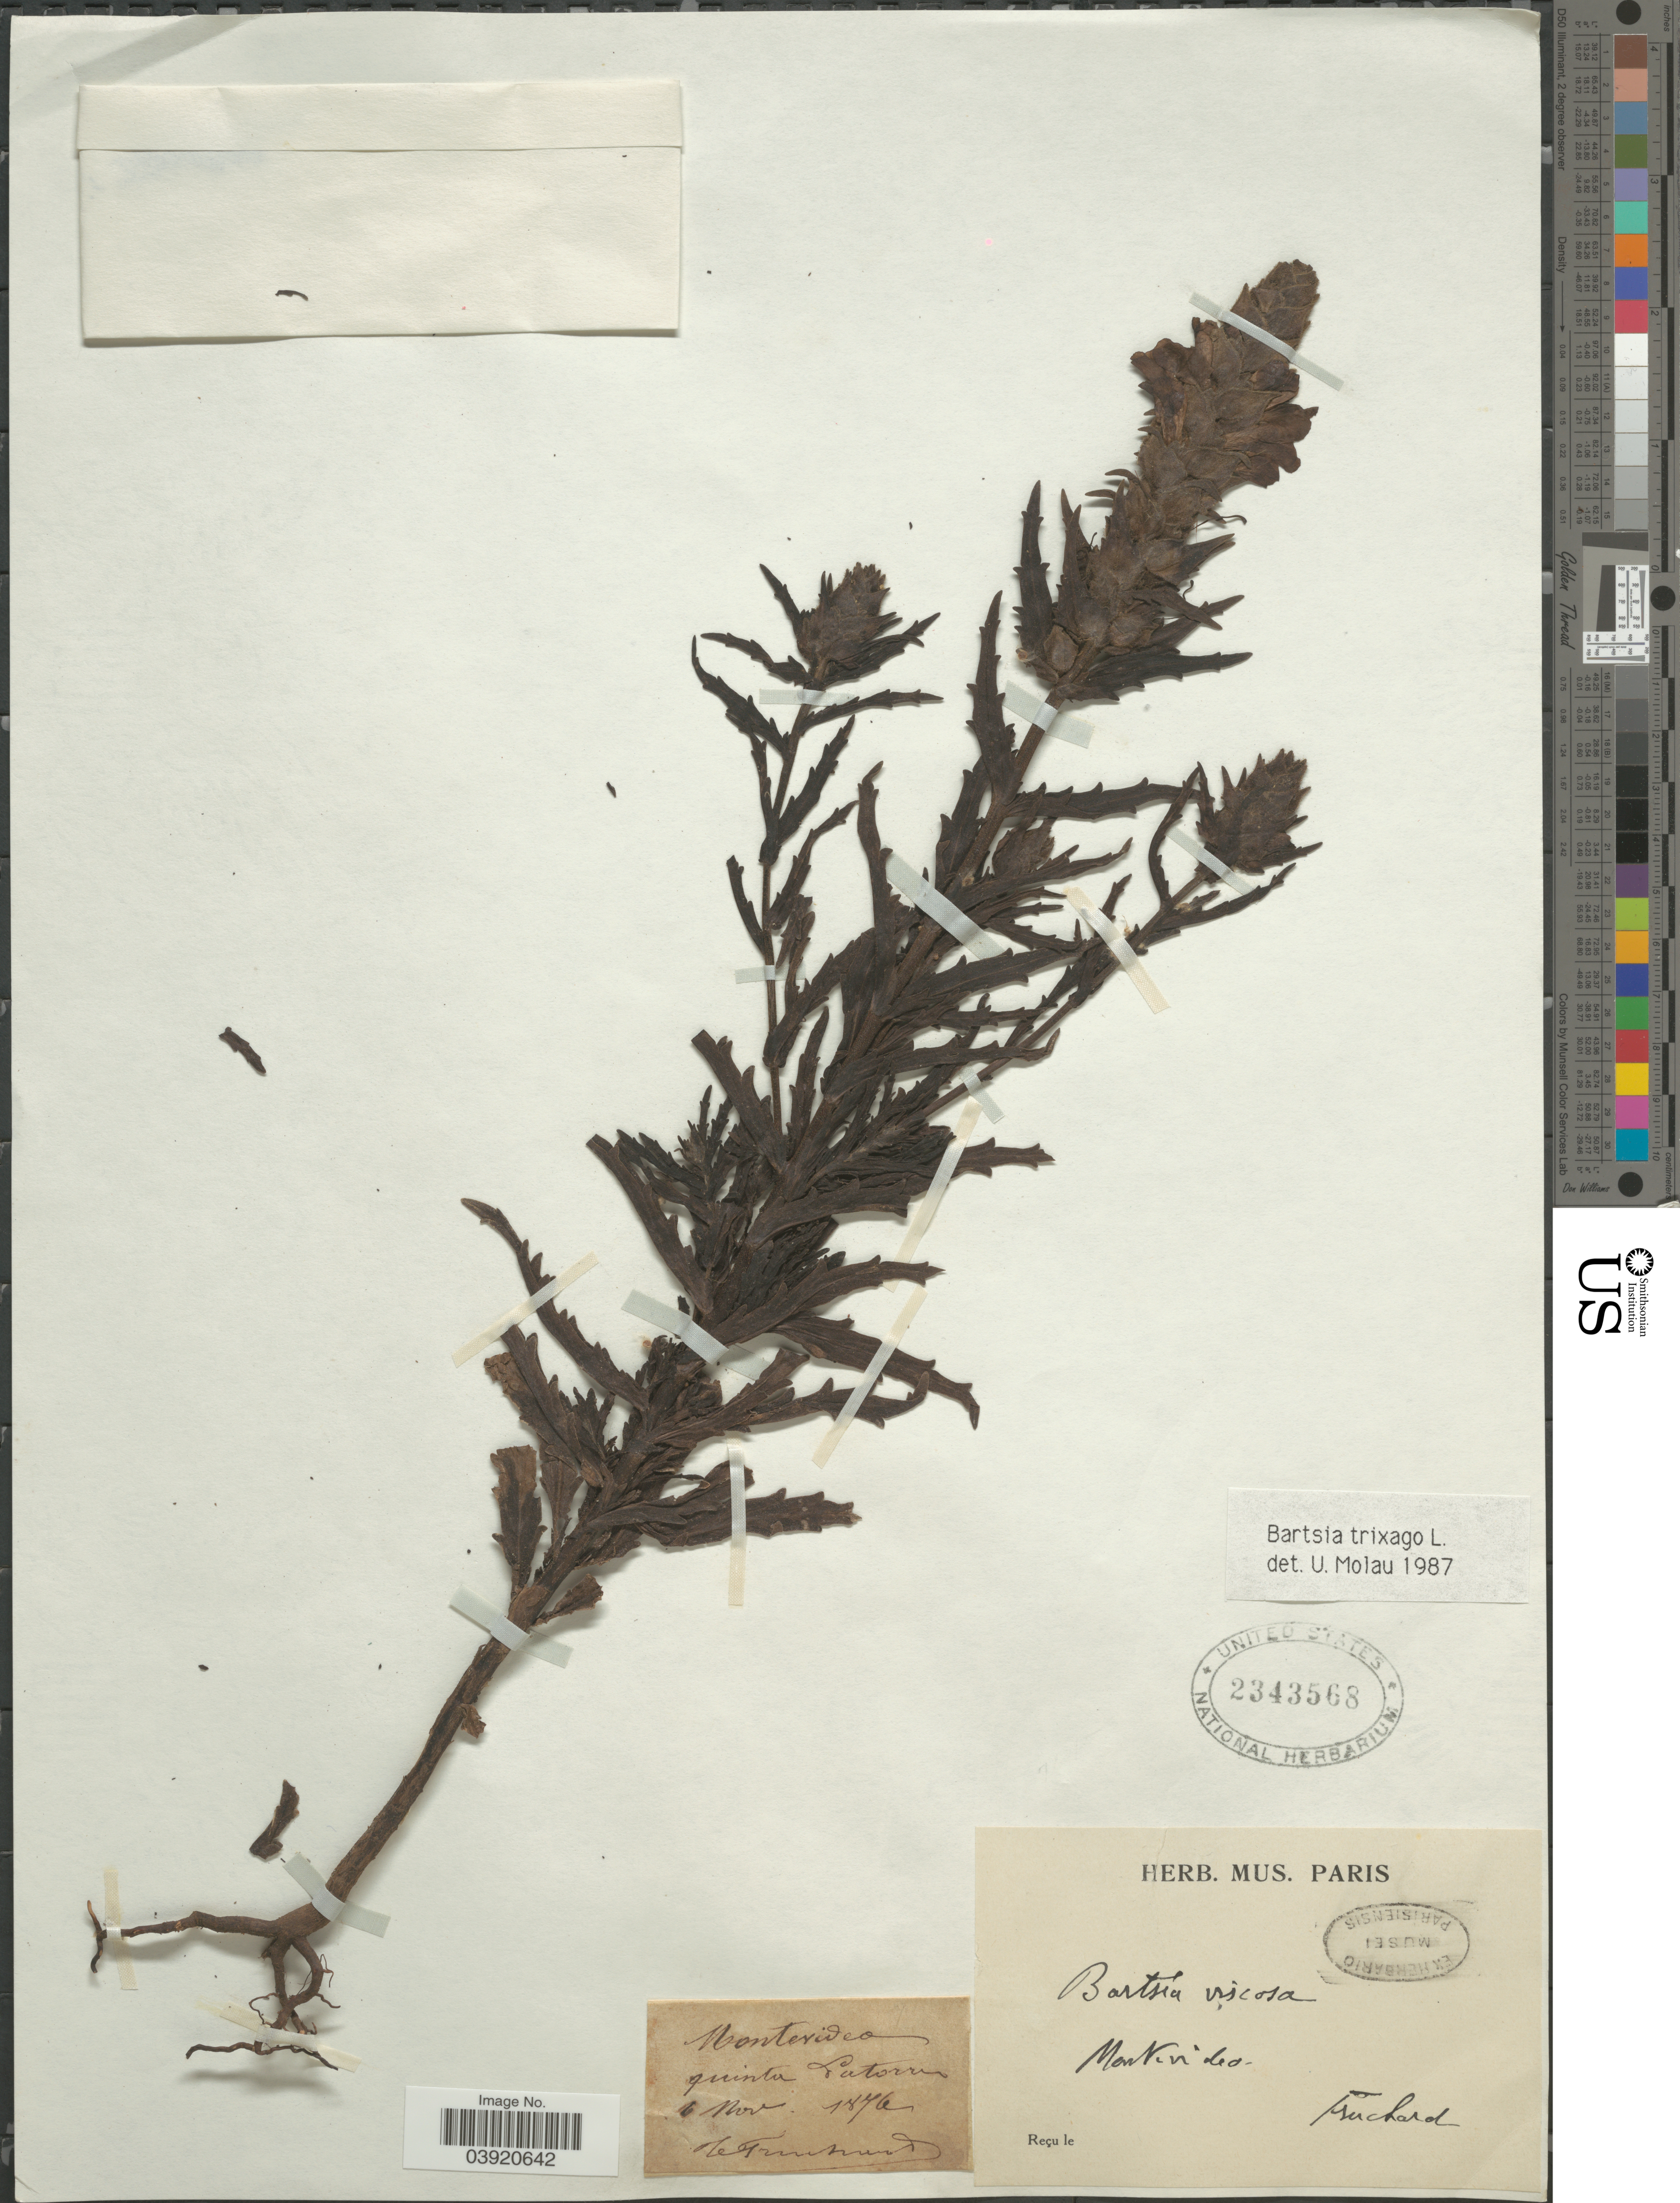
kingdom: Plantae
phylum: Tracheophyta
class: Magnoliopsida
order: Lamiales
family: Orobanchaceae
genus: Bartsia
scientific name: Bartsia trixago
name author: L.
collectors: -. Fruchard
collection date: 1876-11-06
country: Uruguay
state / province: Montevideo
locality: Quinta Latorre.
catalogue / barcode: US 2343568